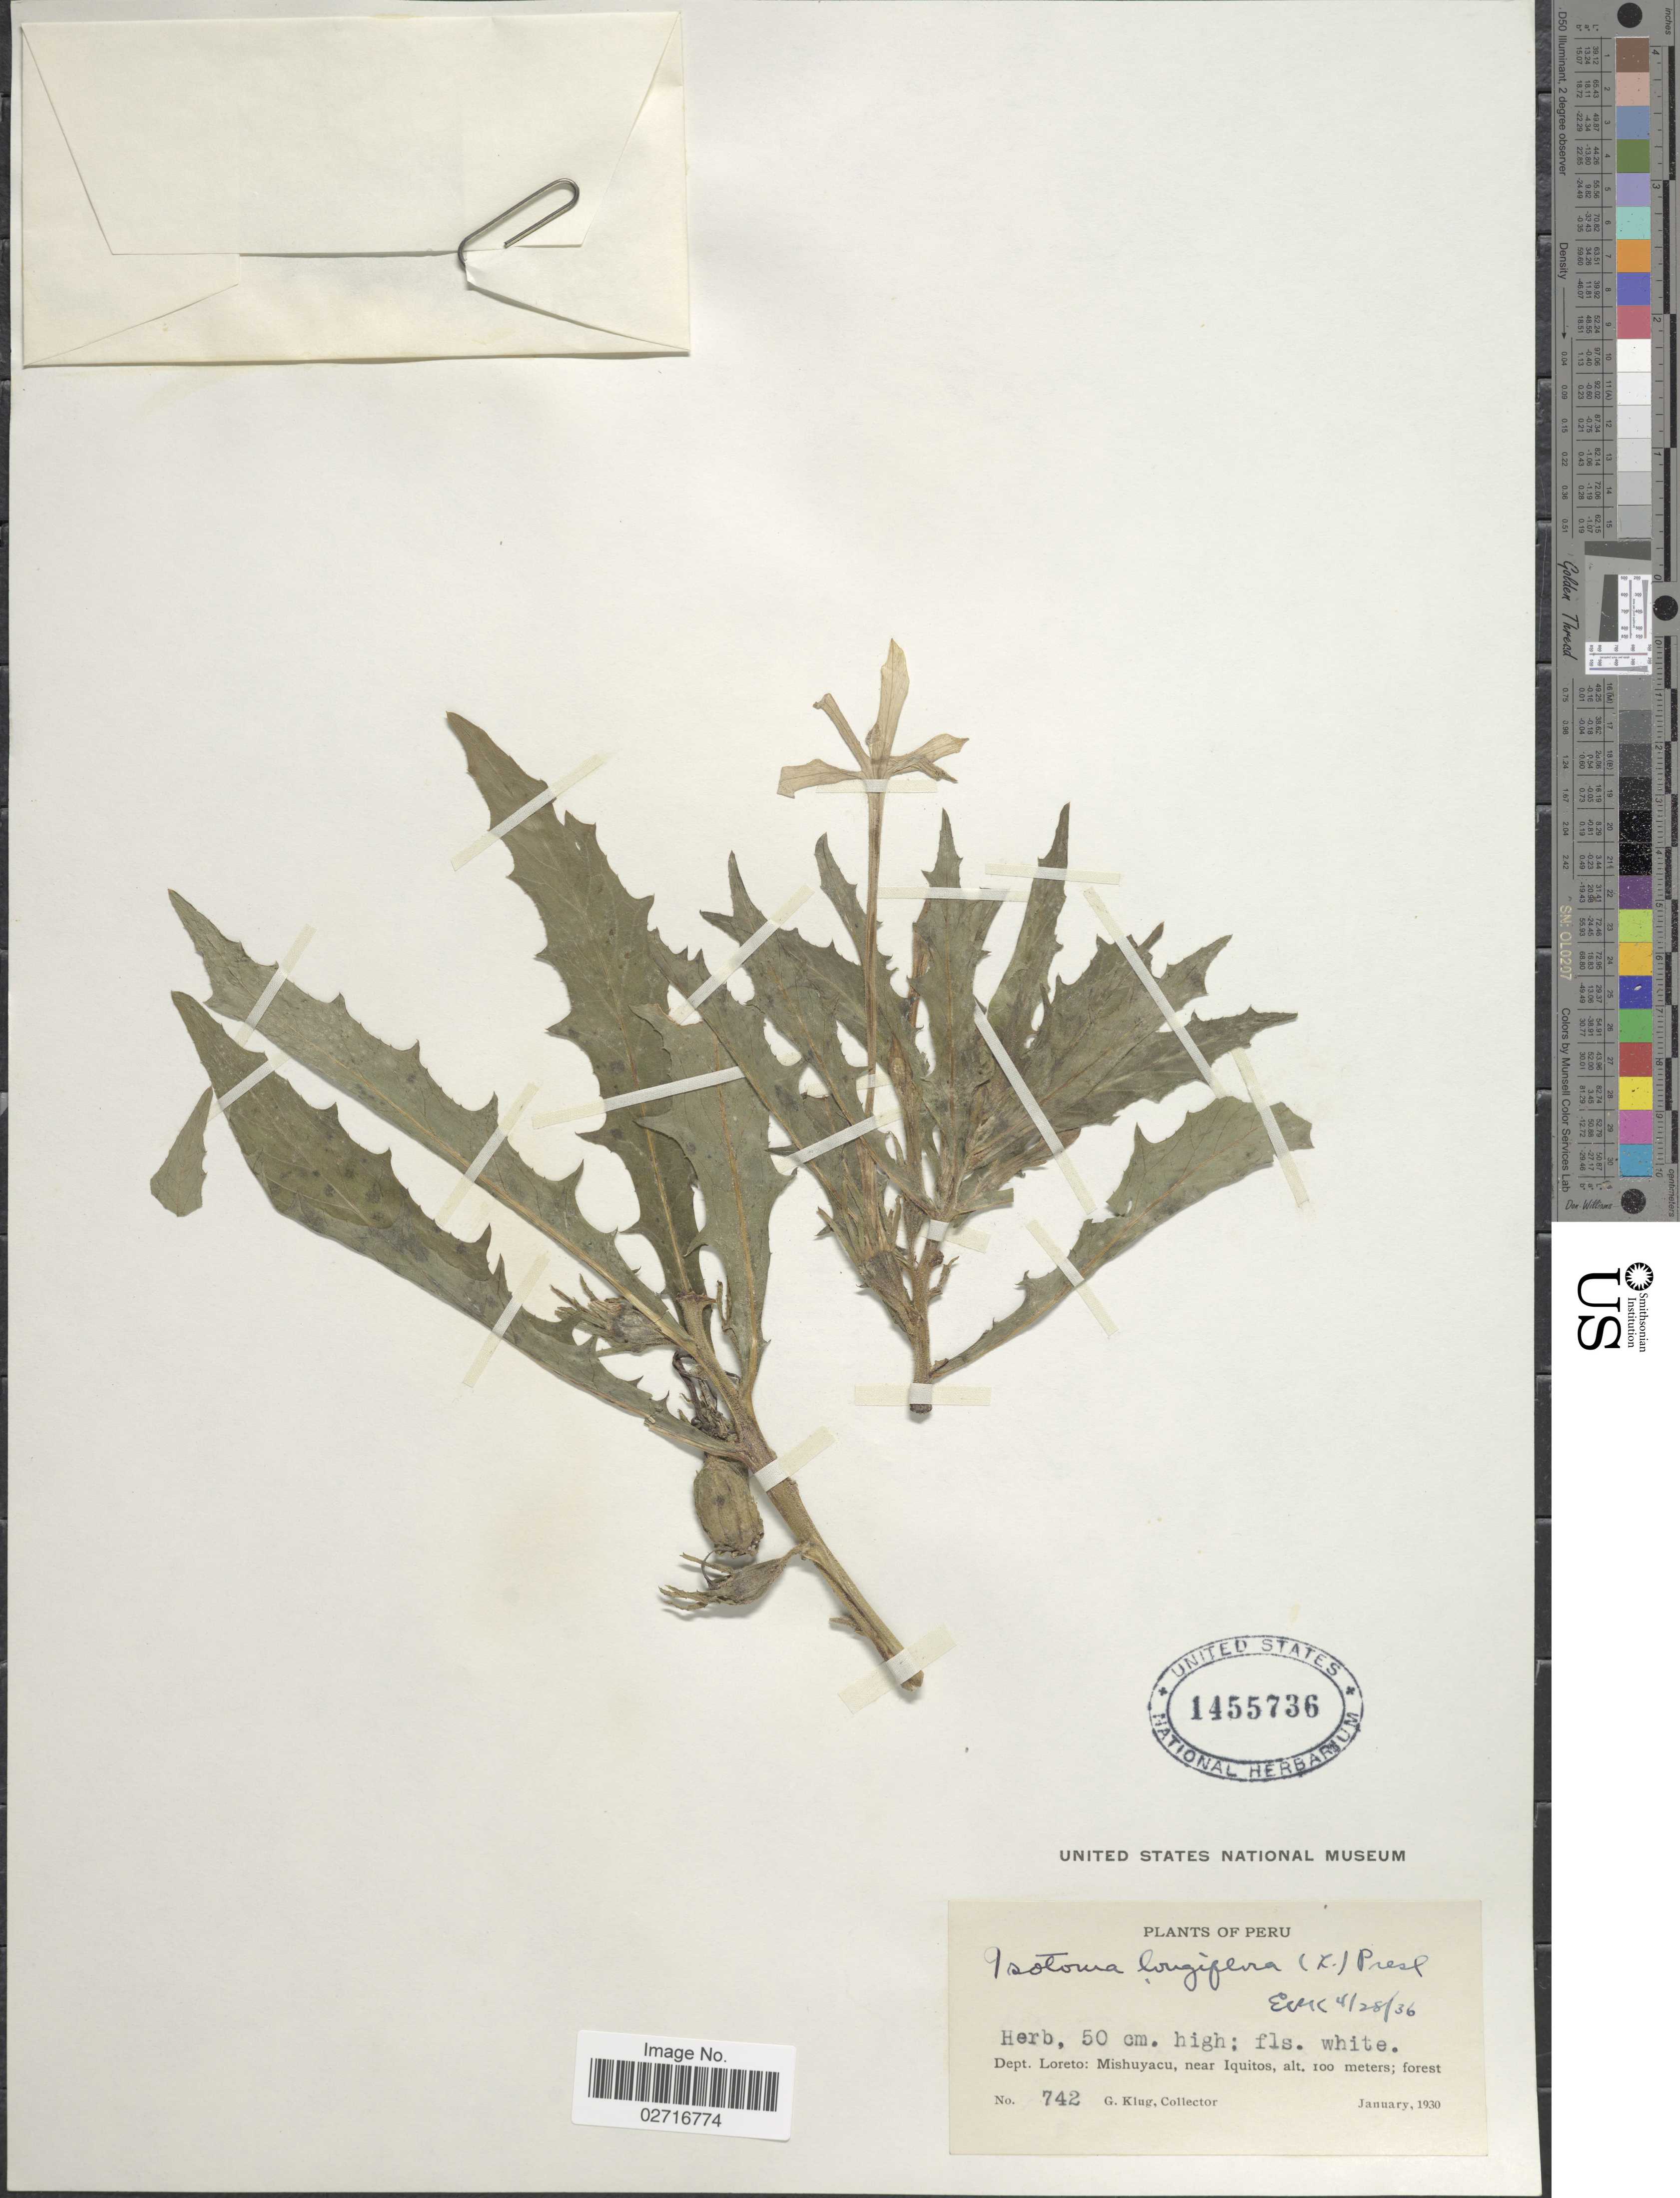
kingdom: Plantae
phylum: Tracheophyta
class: Magnoliopsida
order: Asterales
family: Campanulaceae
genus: Hippobroma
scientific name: Hippobroma longiflora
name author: (L.) G. Don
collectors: G. Klug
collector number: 742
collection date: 1930-01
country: Peru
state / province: Loreto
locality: Mishuyacu, near Iquitos.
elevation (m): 100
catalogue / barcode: US 1455736